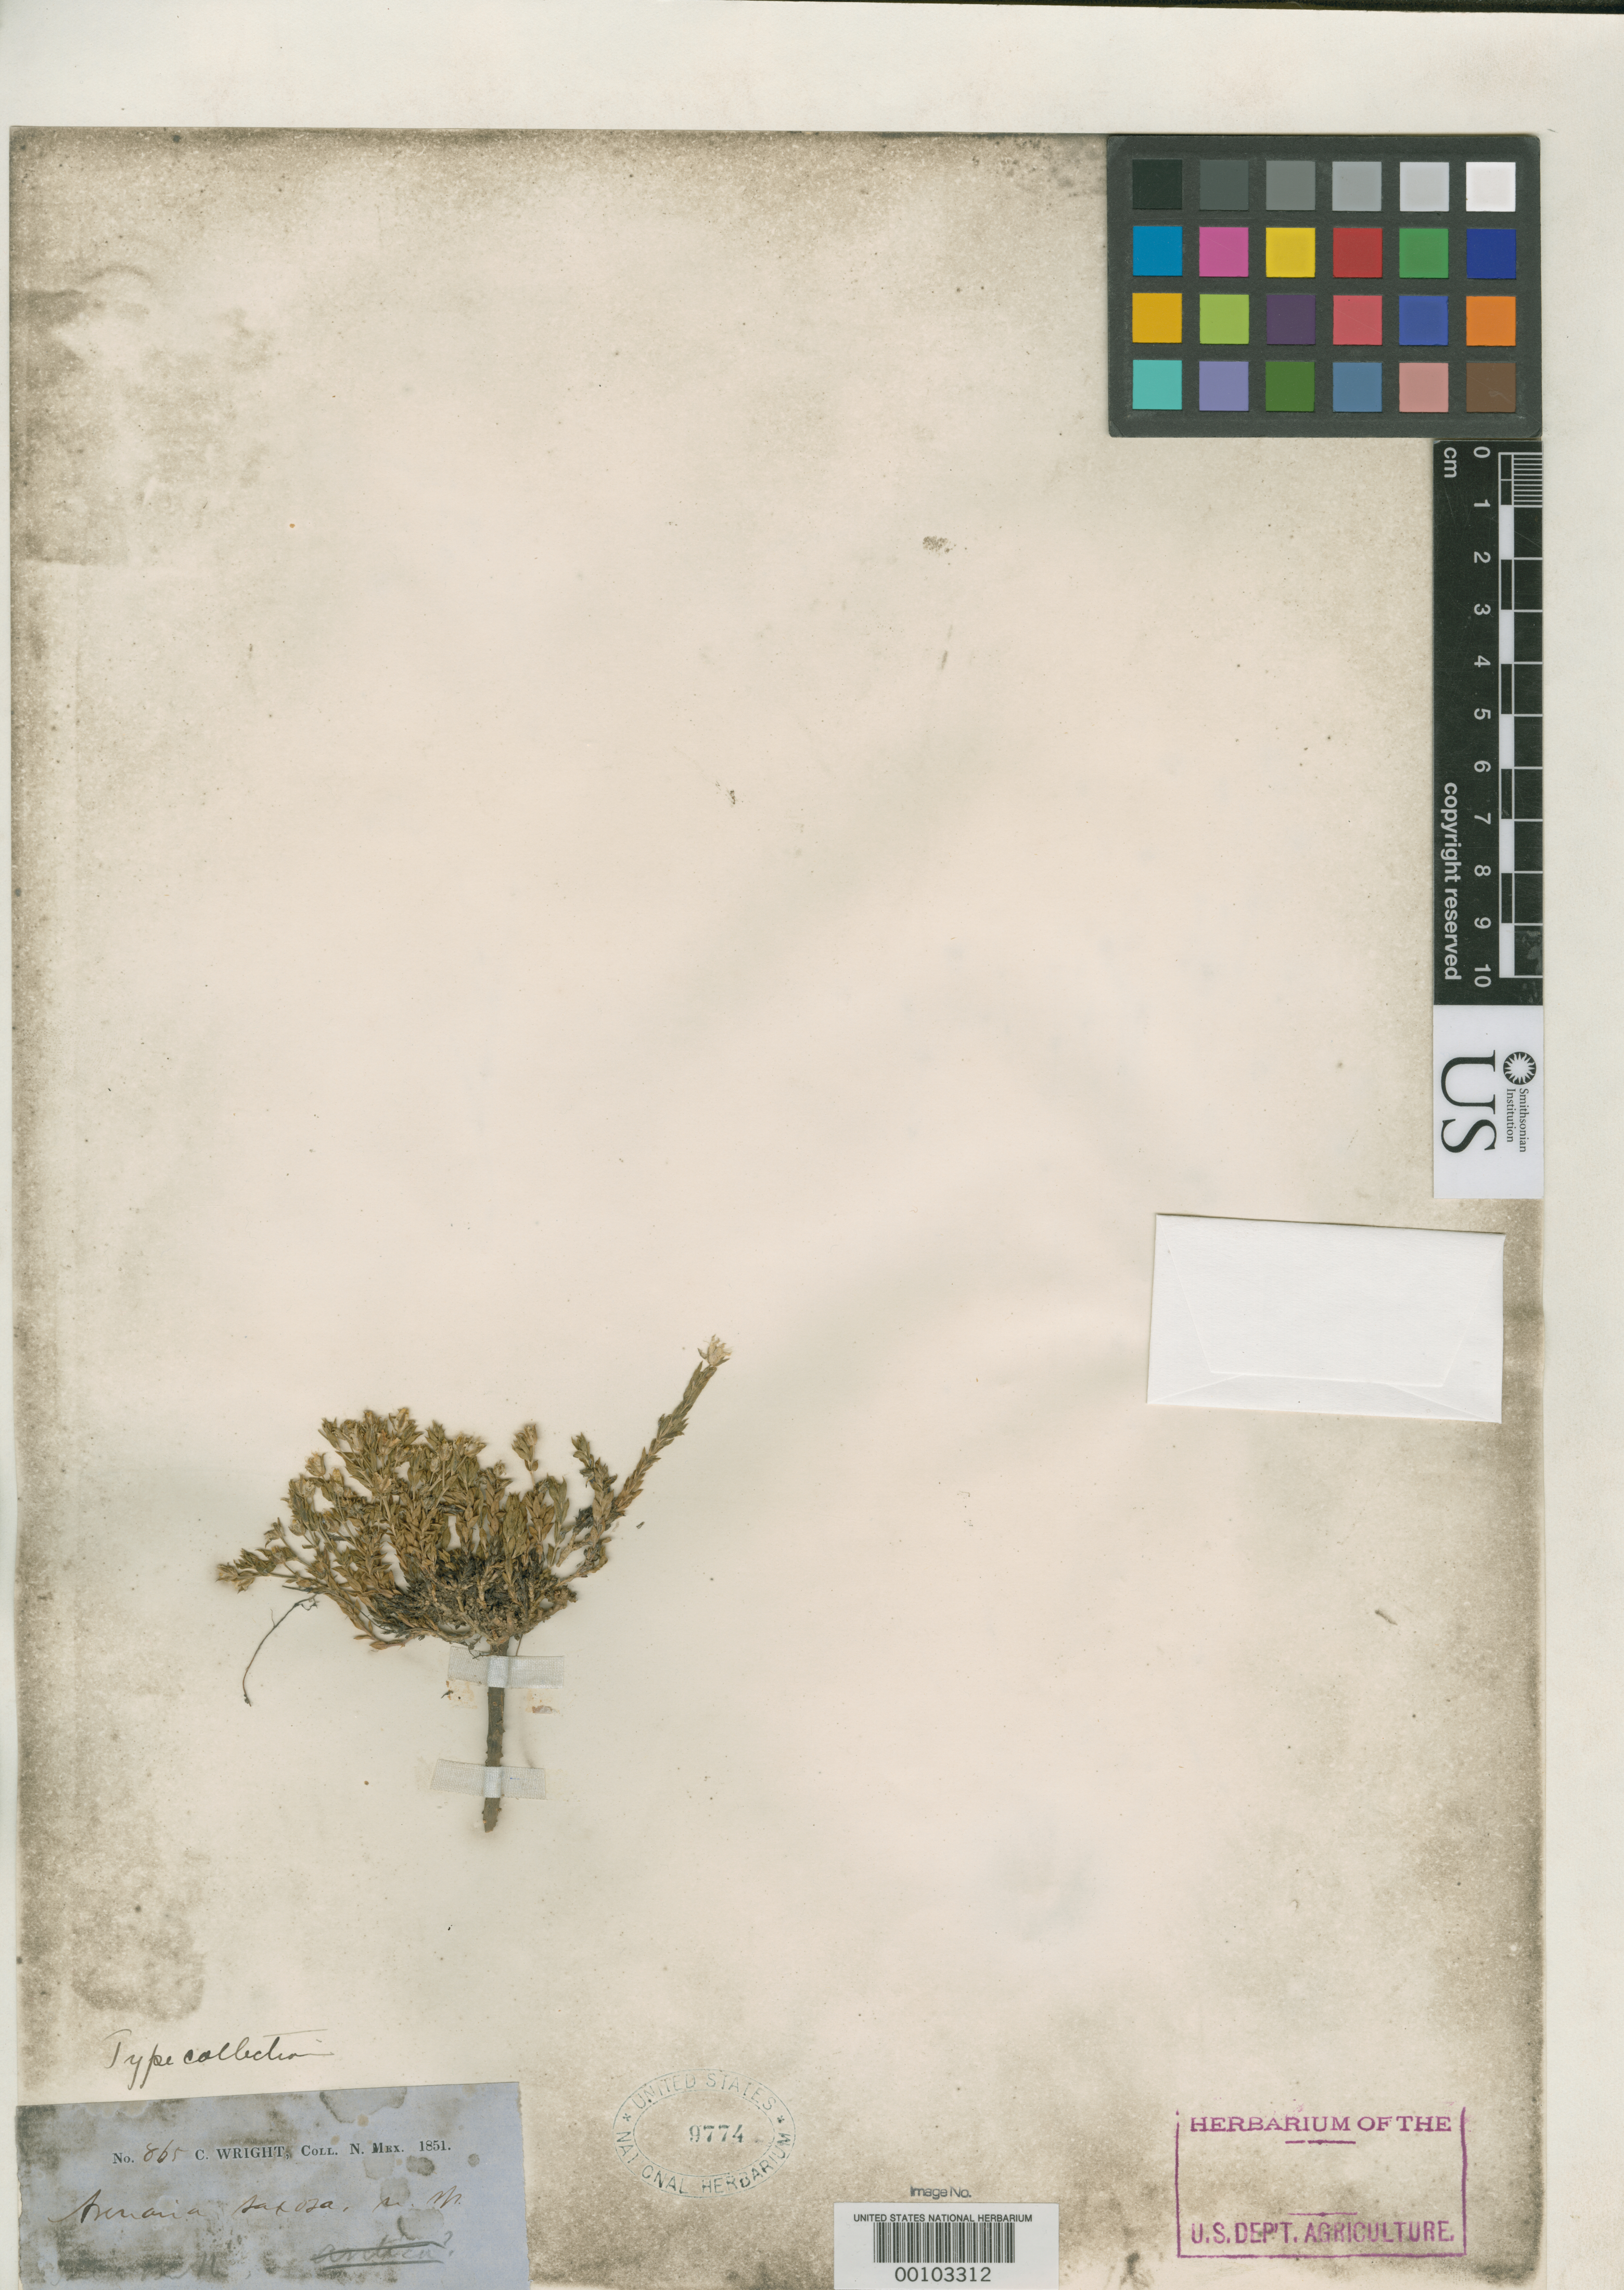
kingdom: Plantae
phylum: Tracheophyta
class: Magnoliopsida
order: Caryophyllales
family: Caryophyllaceae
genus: Arenaria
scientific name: Arenaria saxosa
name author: A. Gray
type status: Type Collection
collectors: C. Wright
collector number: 865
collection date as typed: Aug 1851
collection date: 1851-08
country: United States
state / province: New Mexico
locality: Copper Mines.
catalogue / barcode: US 9774